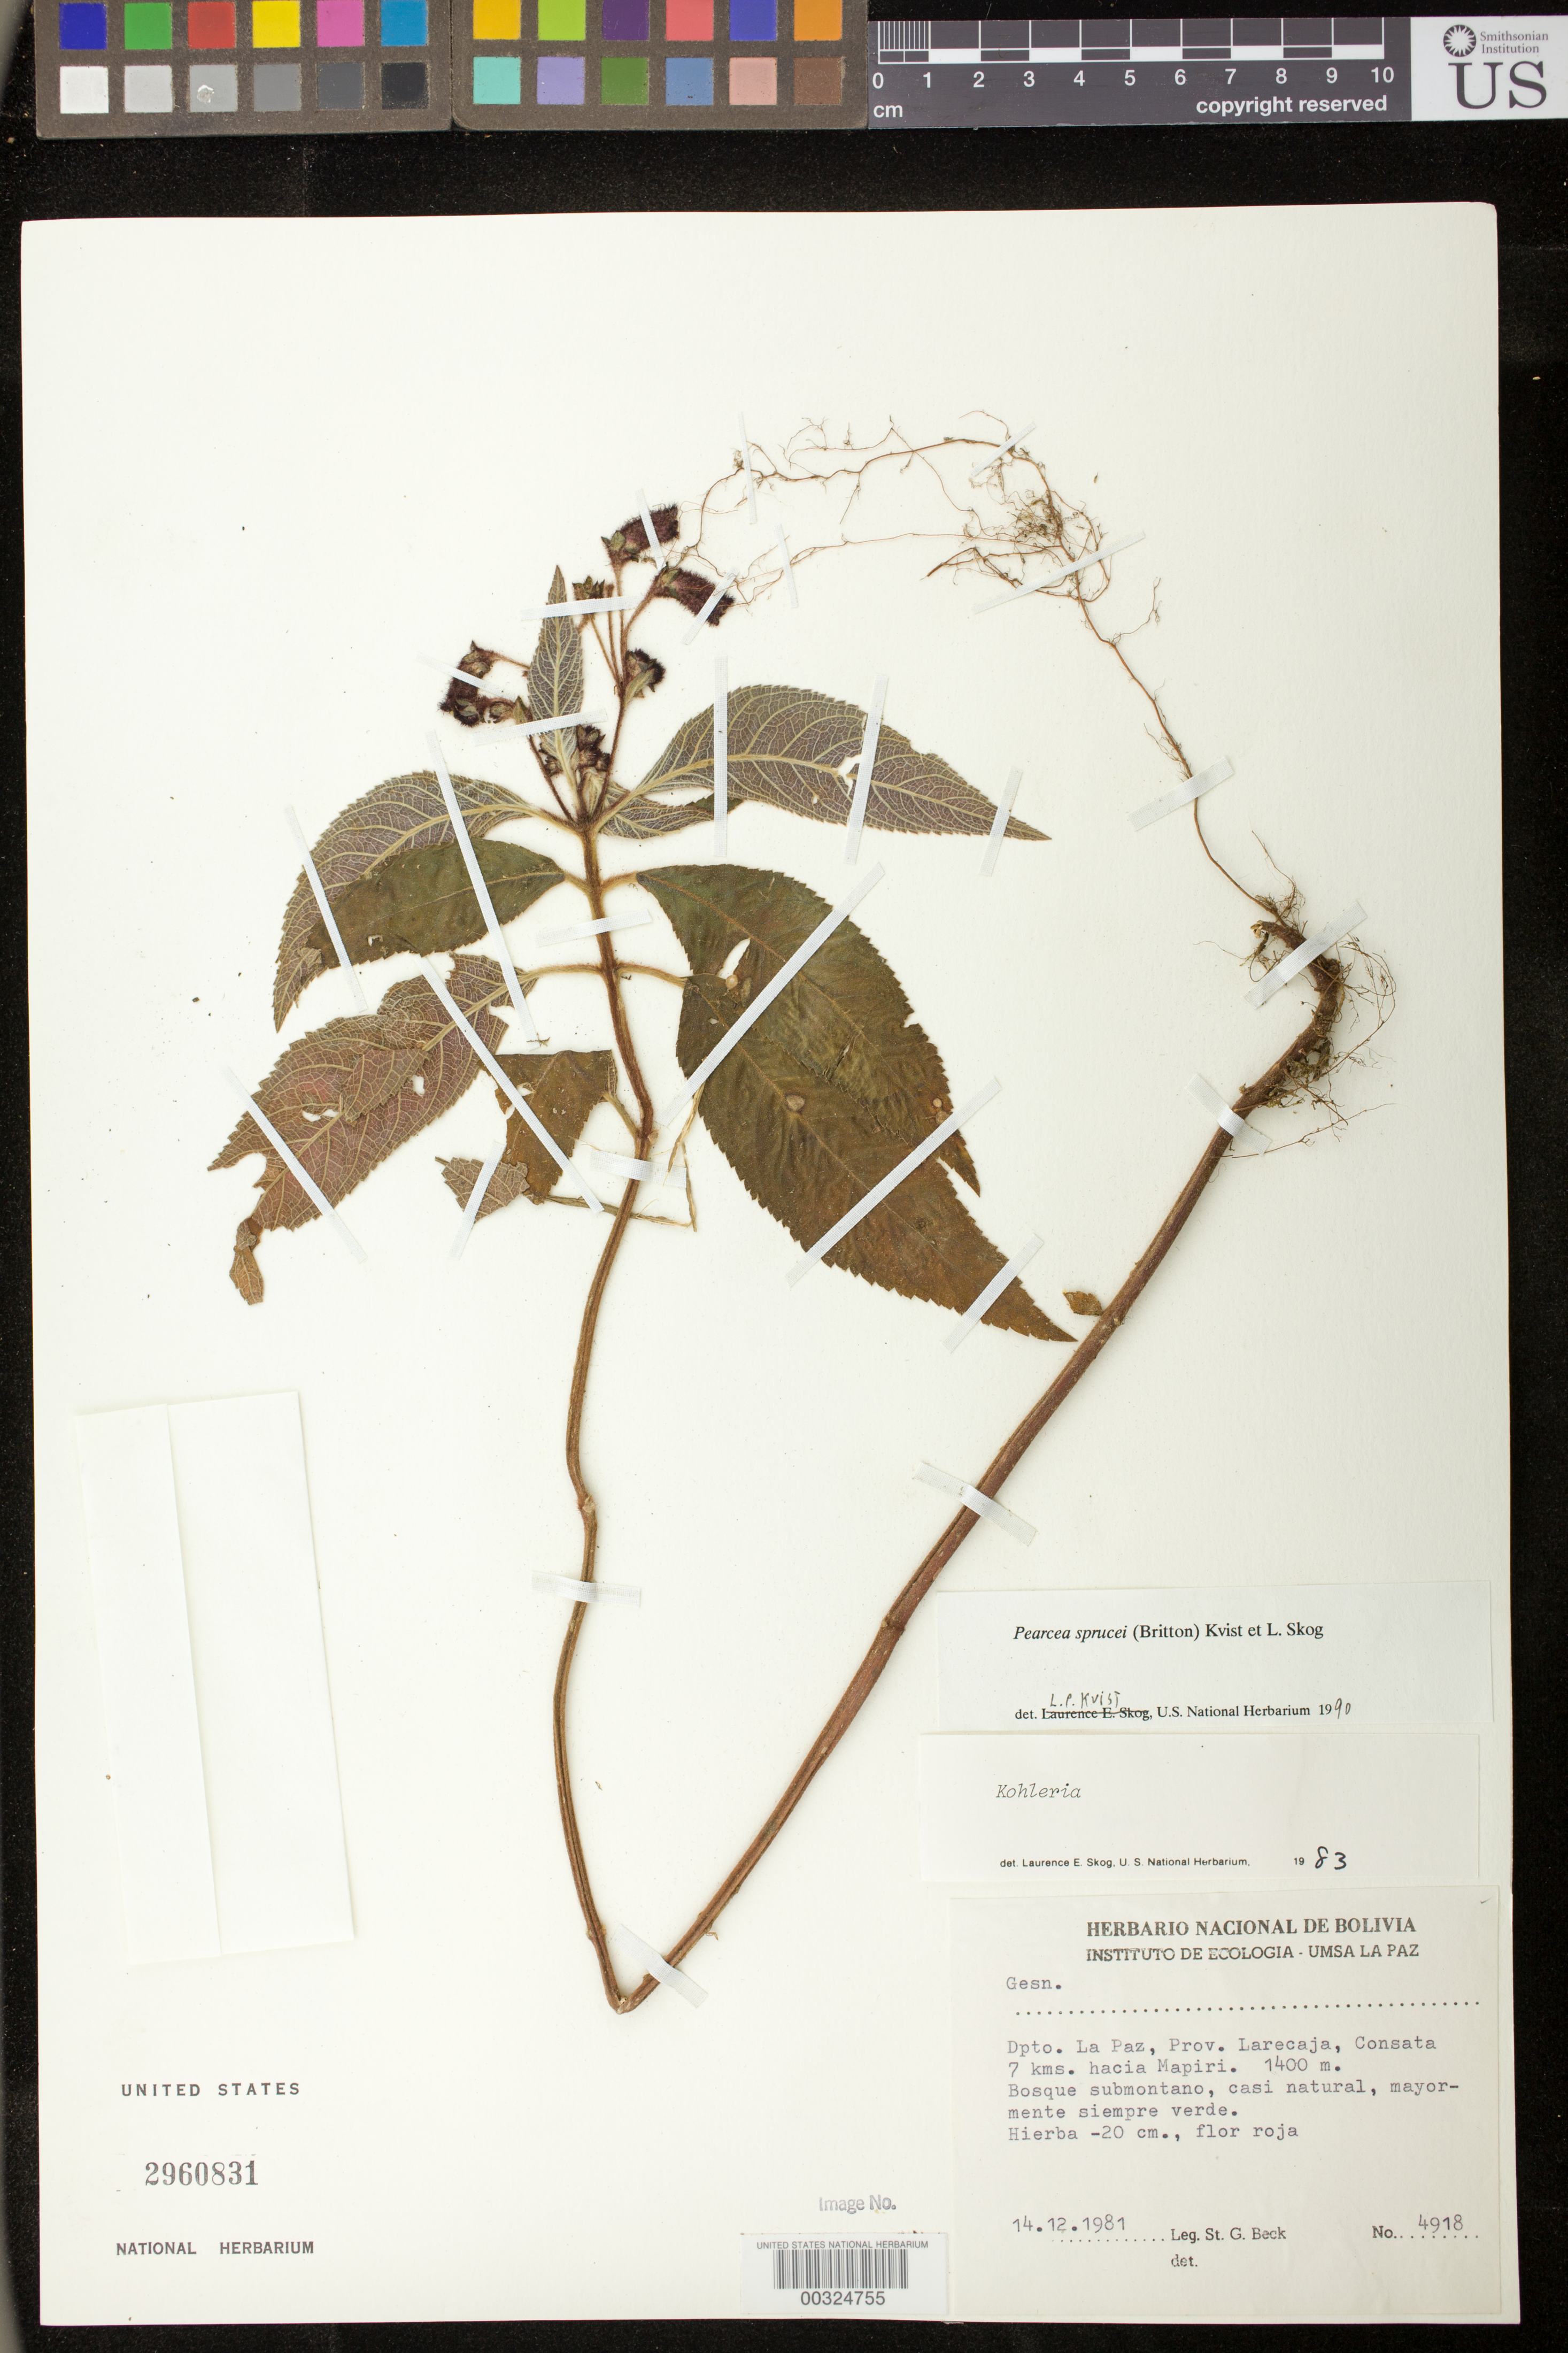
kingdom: Plantae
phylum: Tracheophyta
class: Magnoliopsida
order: Lamiales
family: Gesneriaceae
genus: Pearcea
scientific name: Pearcea sprucei var. sprucei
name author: (Britton ex Rusby) L.P. Kvist & L.E. Skog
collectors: S. G. Beck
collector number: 4918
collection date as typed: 14 Dec 1981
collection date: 1981-12-14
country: Bolivia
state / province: La Paz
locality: Prov. Larecaja, Consata 7 km from Mapiri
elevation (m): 1400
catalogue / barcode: US 2960831